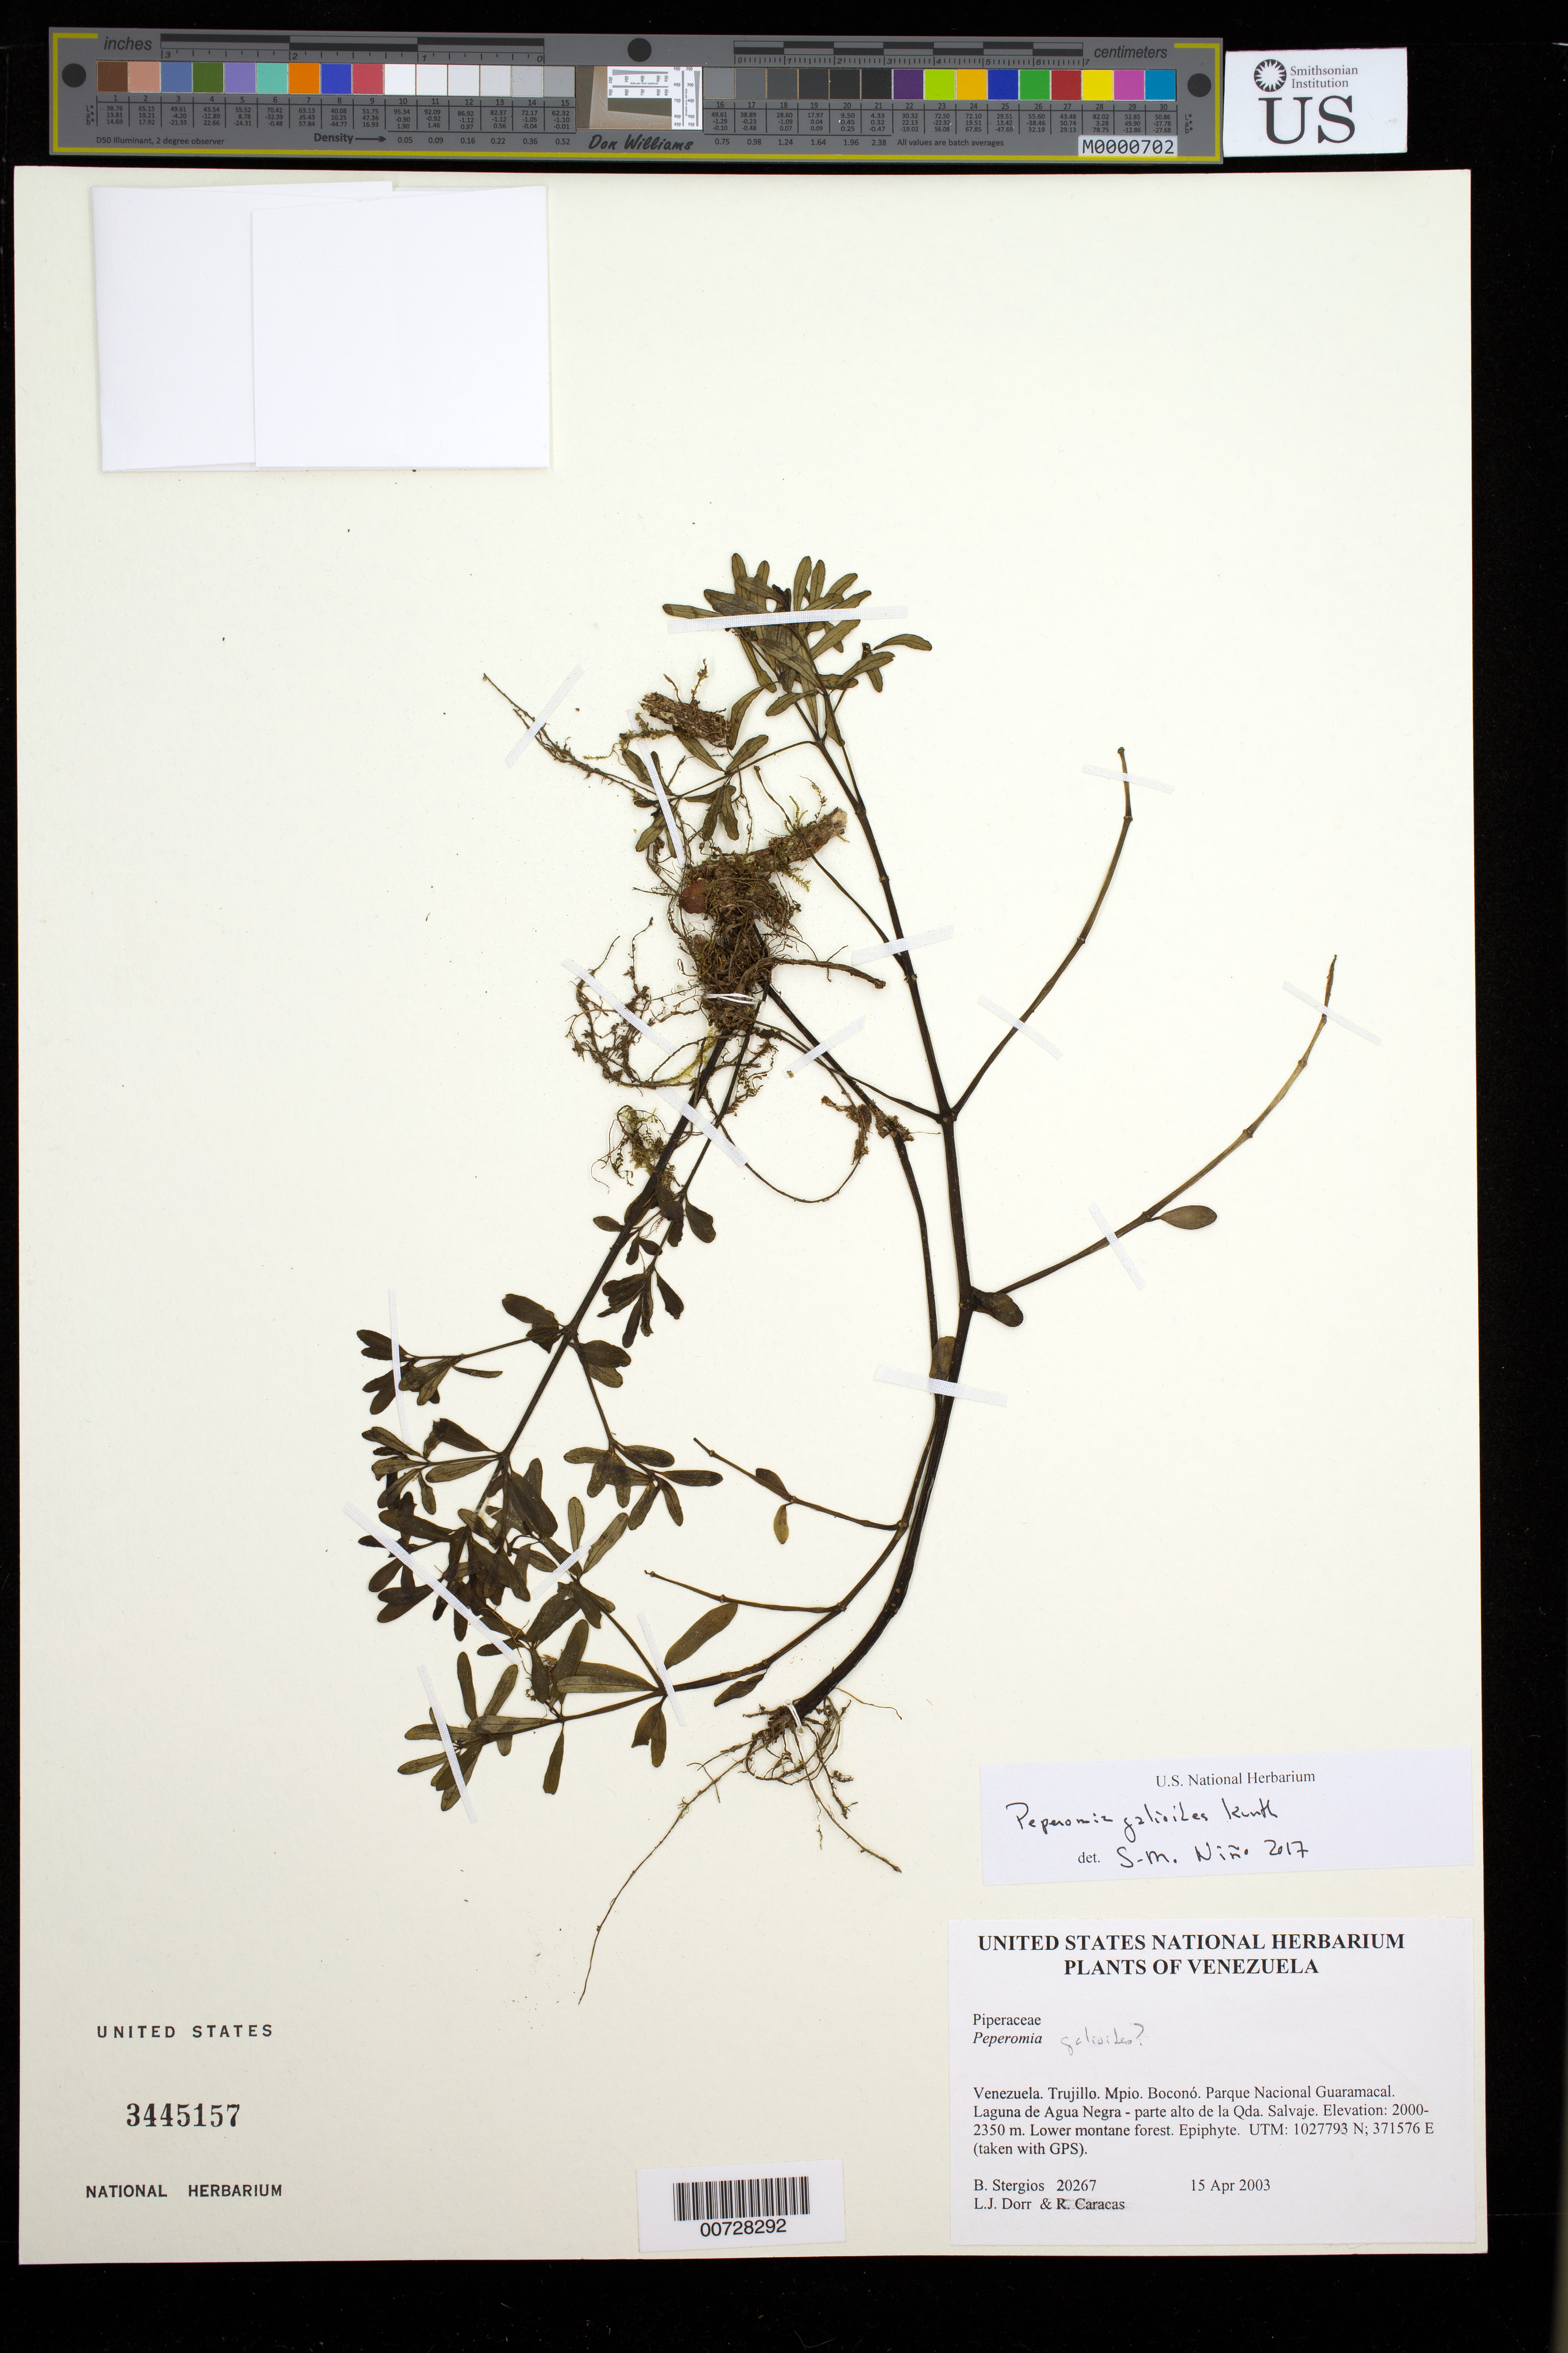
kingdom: Plantae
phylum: Tracheophyta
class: Magnoliopsida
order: Piperales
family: Piperaceae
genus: Peperomia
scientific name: Peperomia galioides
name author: Kunth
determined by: Niño, S. M., (PORT), BioCentro-UNELLEZ (VENEZUELA)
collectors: B. G. Stergios, L. J. Dorr & R. Caracas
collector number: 20267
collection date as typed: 15 Apr 2003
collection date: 2003-04-15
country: Venezuela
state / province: Trujillo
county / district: Boconó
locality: Parque Nacional Guaramacal, Laguna de Agua Negra - parte alto de la Qda. Salvaje.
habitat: Lower montane forest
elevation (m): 2000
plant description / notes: PORT, US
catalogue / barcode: US 3445157